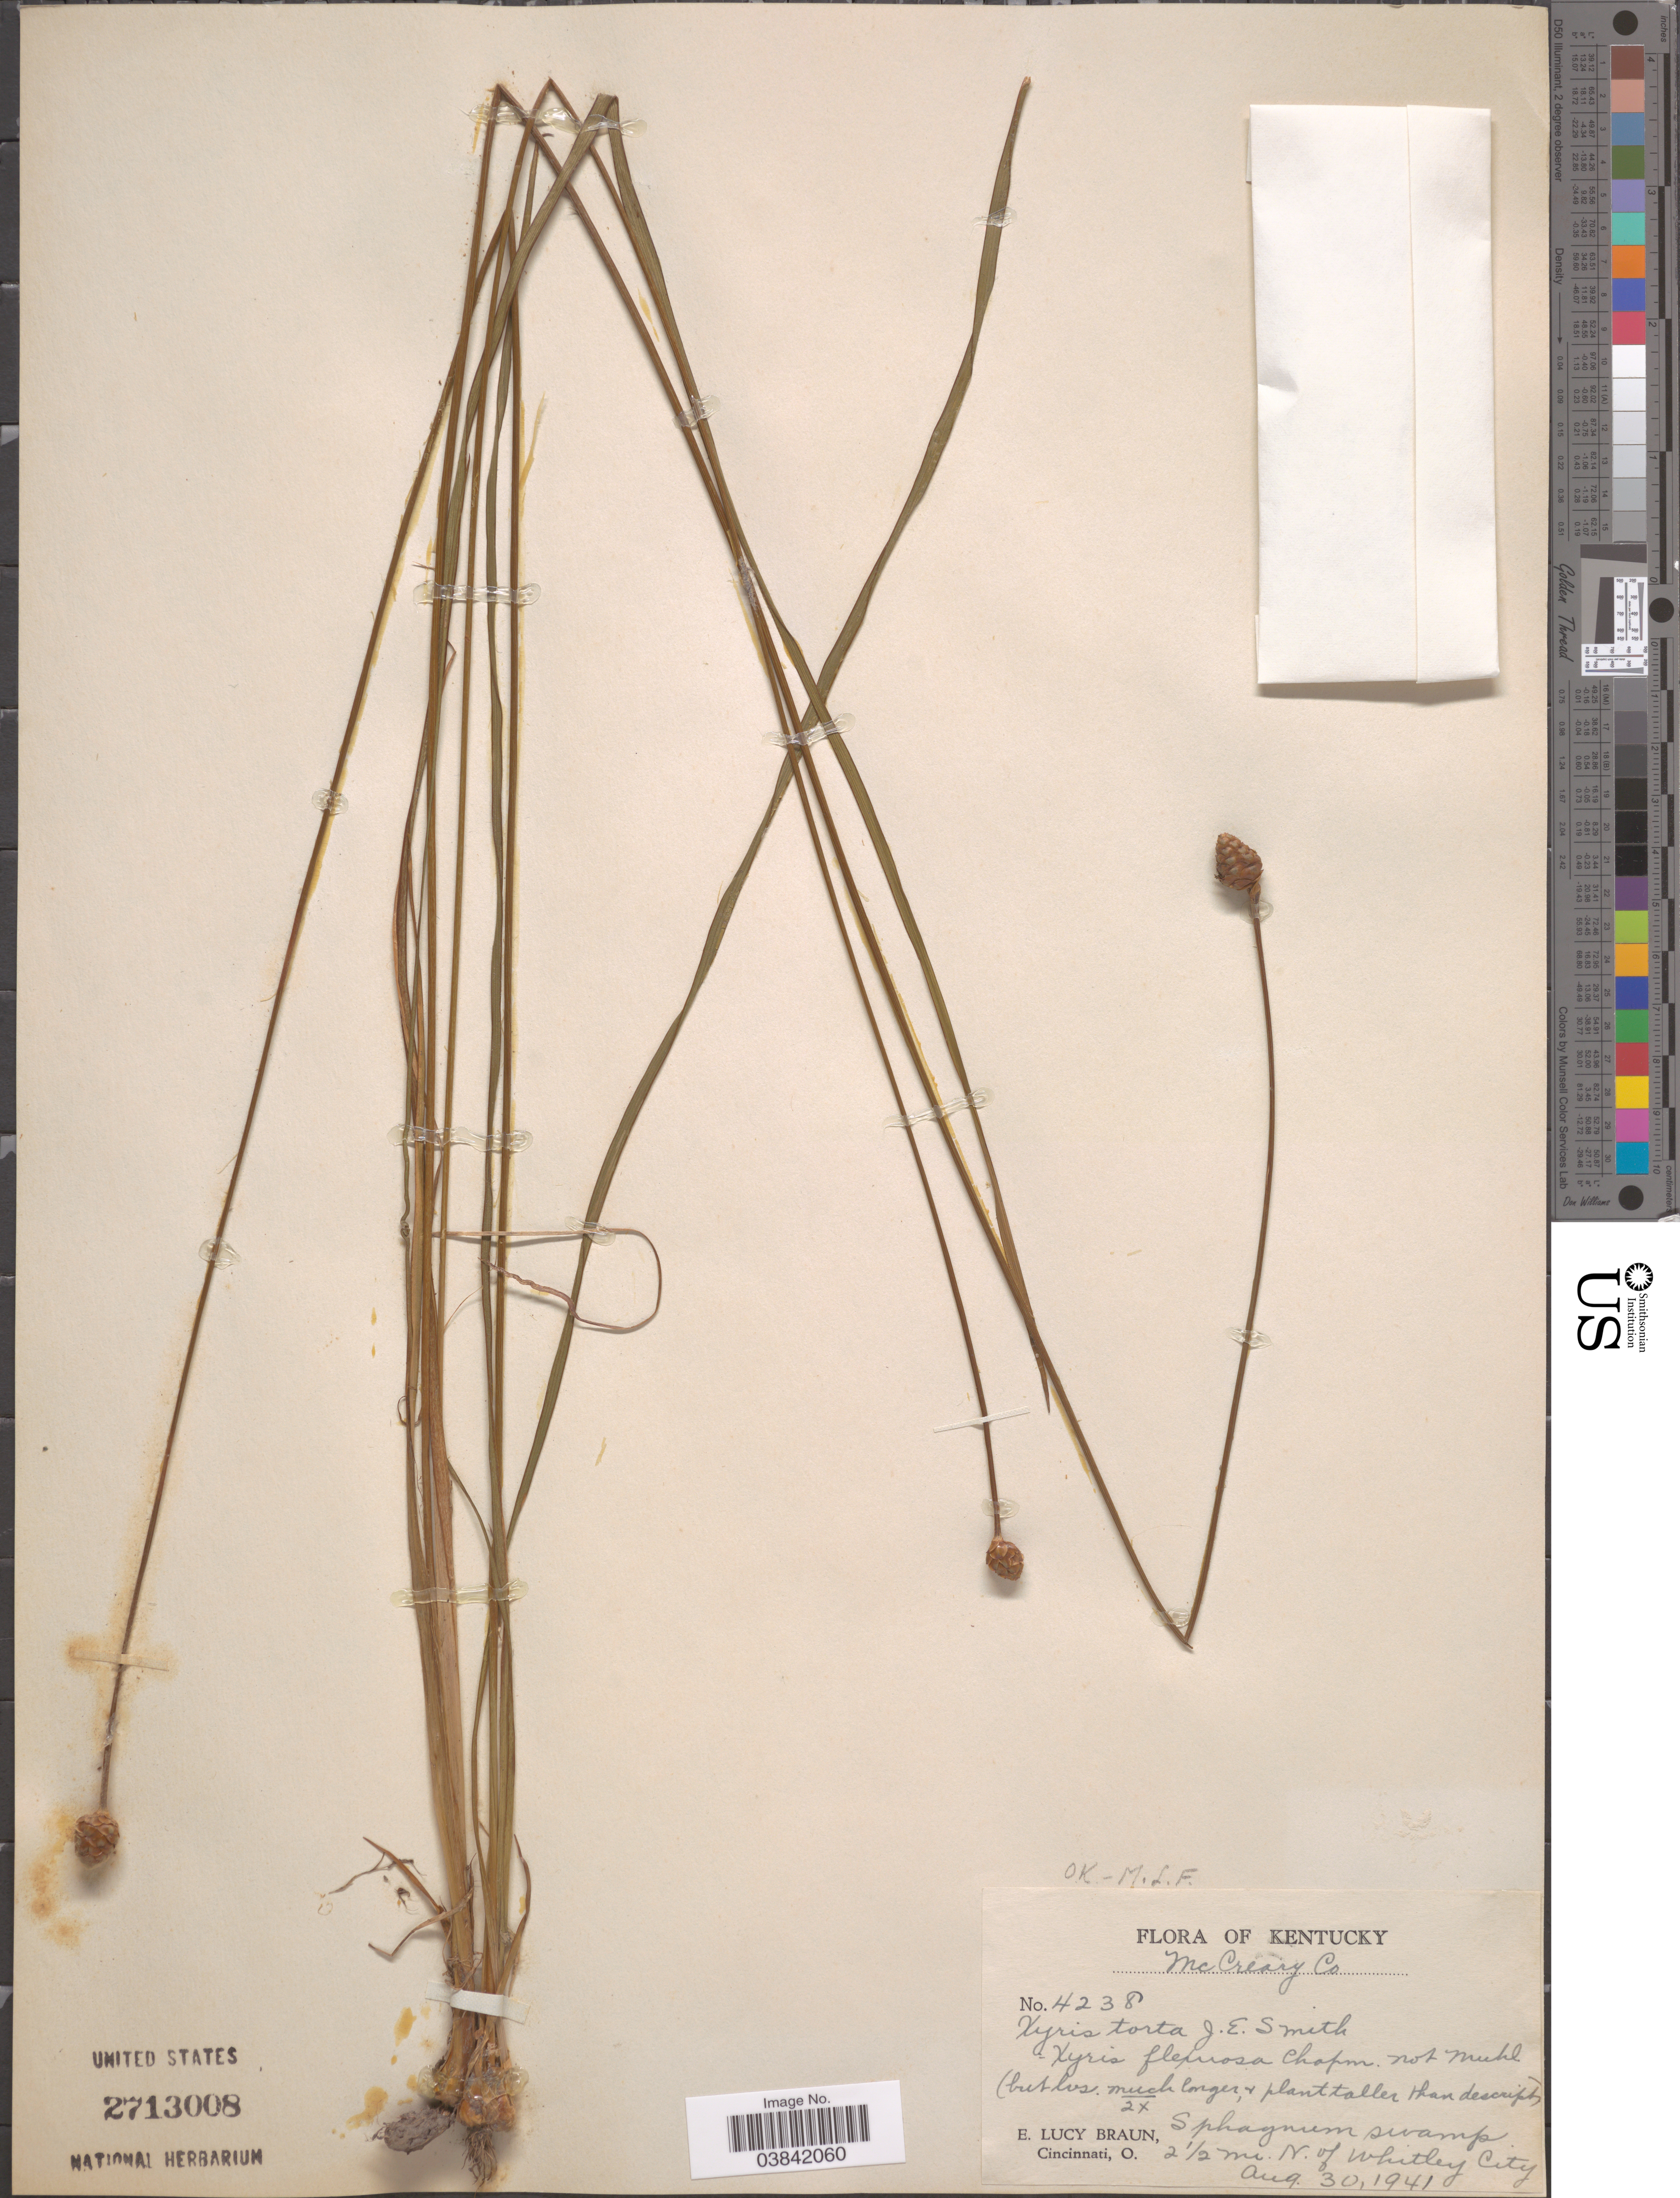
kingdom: Plantae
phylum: Tracheophyta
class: Liliopsida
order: Poales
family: Xyridaceae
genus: Xyris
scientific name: Xyris torta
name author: Sm.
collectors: E. L. Braun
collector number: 4238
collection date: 1941-08-30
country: United States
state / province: Kentucky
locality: McCreary Co. 2½ mi. N. of Whitley City.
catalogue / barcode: US 2713008